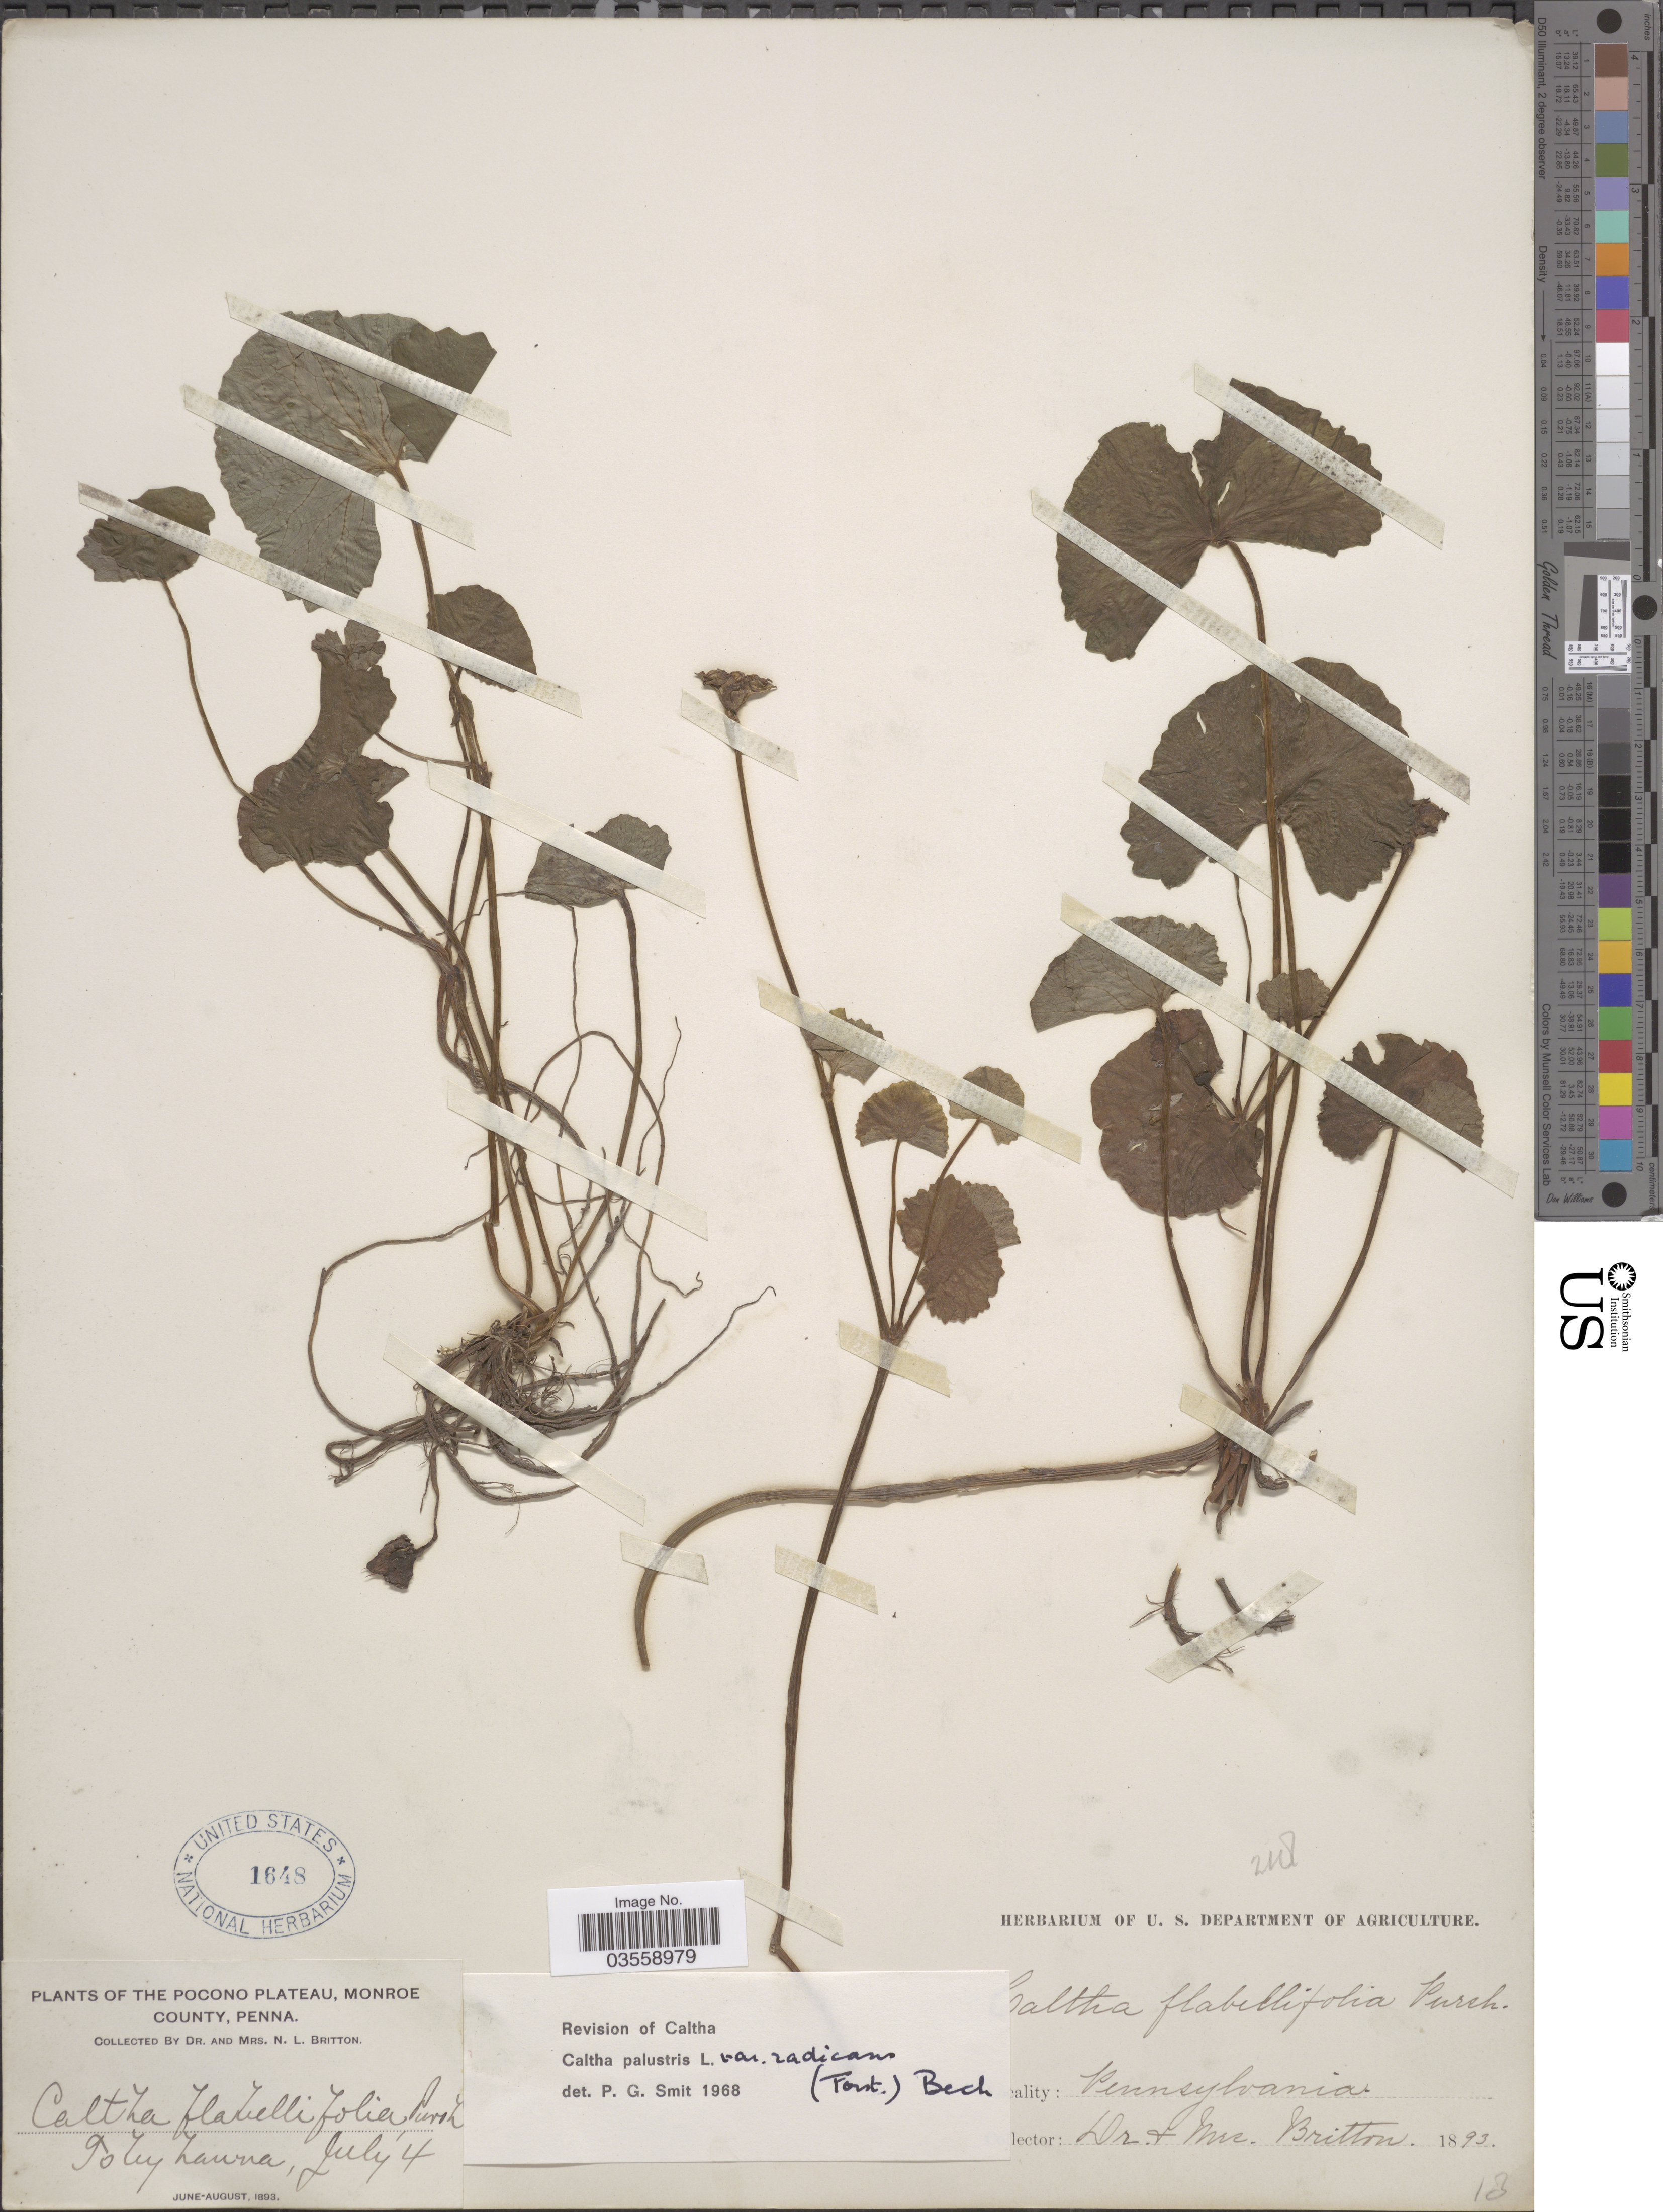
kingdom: Plantae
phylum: Tracheophyta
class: Magnoliopsida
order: Ranunculales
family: Ranunculaceae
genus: Caltha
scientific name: Caltha palustris var. radicans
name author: (T.F. Forst) Beck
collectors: N. Britton & E. G. Britton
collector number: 13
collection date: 1893-07-04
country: United States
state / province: Pennsylvania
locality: The Pocono Plateau, Monroe County. Tobyhanna.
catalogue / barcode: US 1648